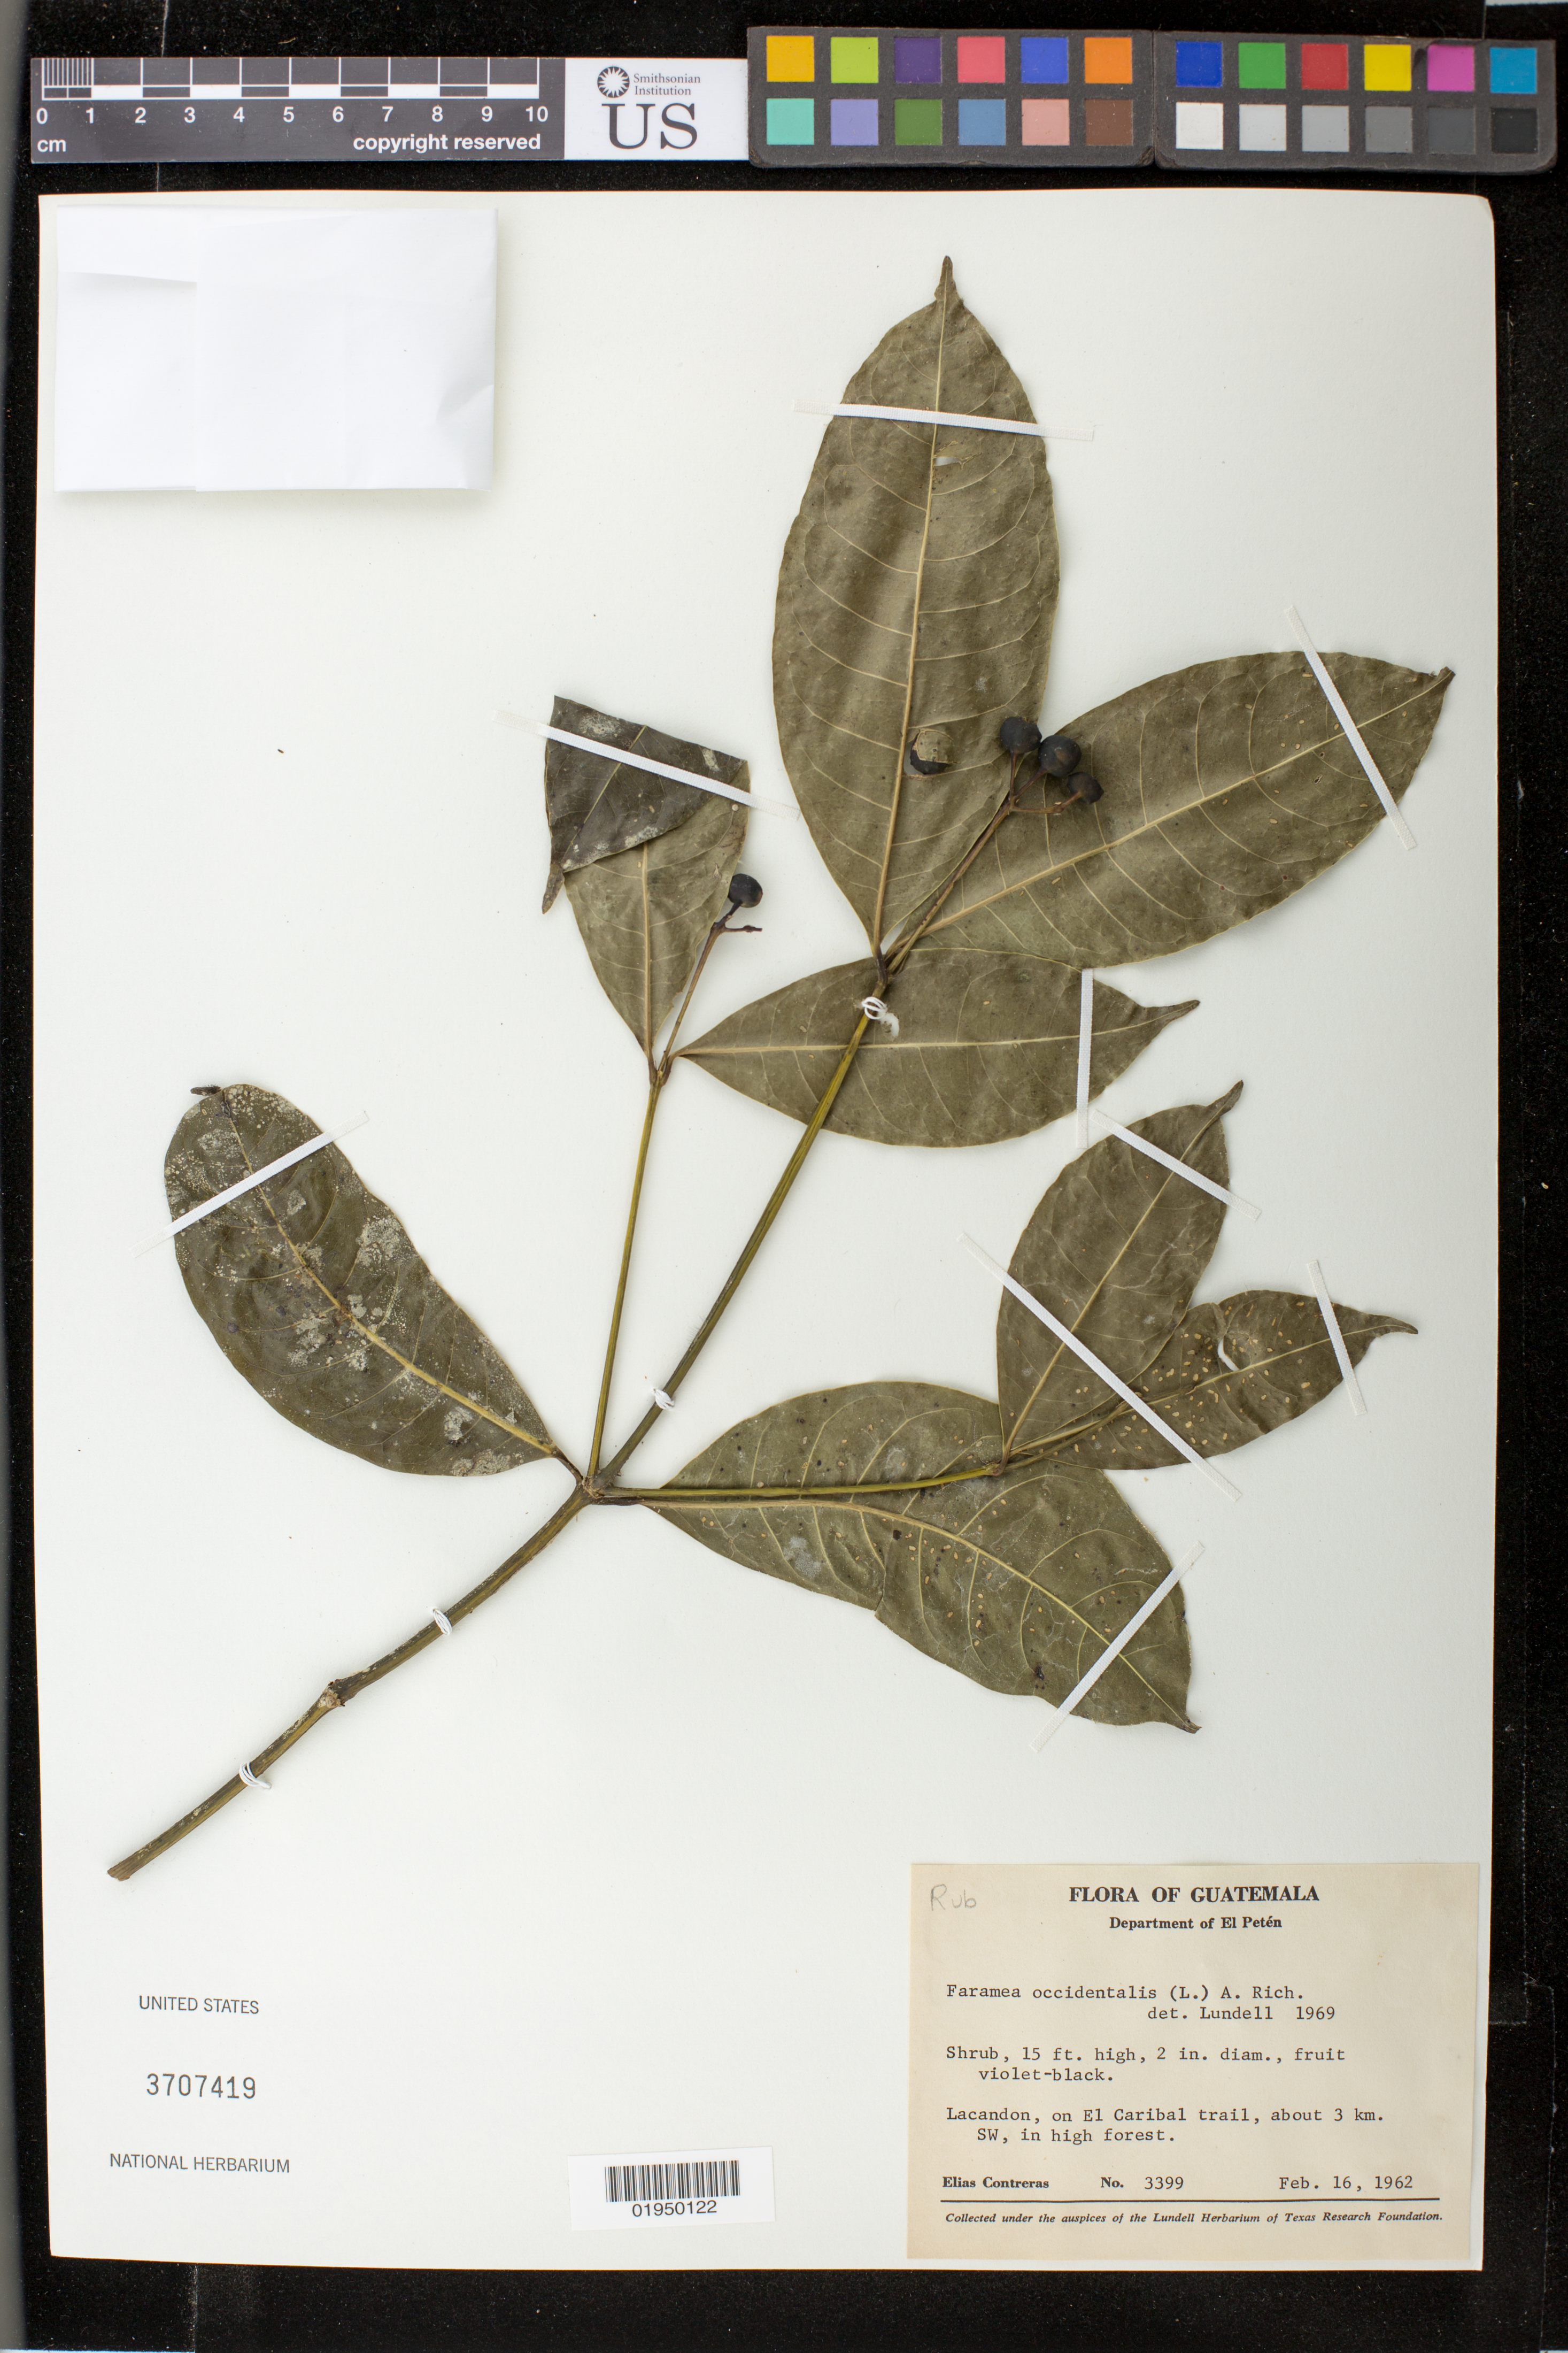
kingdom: Plantae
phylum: Tracheophyta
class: Magnoliopsida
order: Gentianales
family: Rubiaceae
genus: Faramea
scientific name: Faramea occidentalis subsp. occidentalis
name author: (L.) A. Rich.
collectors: E. Contreras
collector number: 3399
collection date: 1962-02-16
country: Guatemala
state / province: El Petén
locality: Lacandon, on El Caribal trail, about 3 km. sw, in high forest.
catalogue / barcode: US 3707419